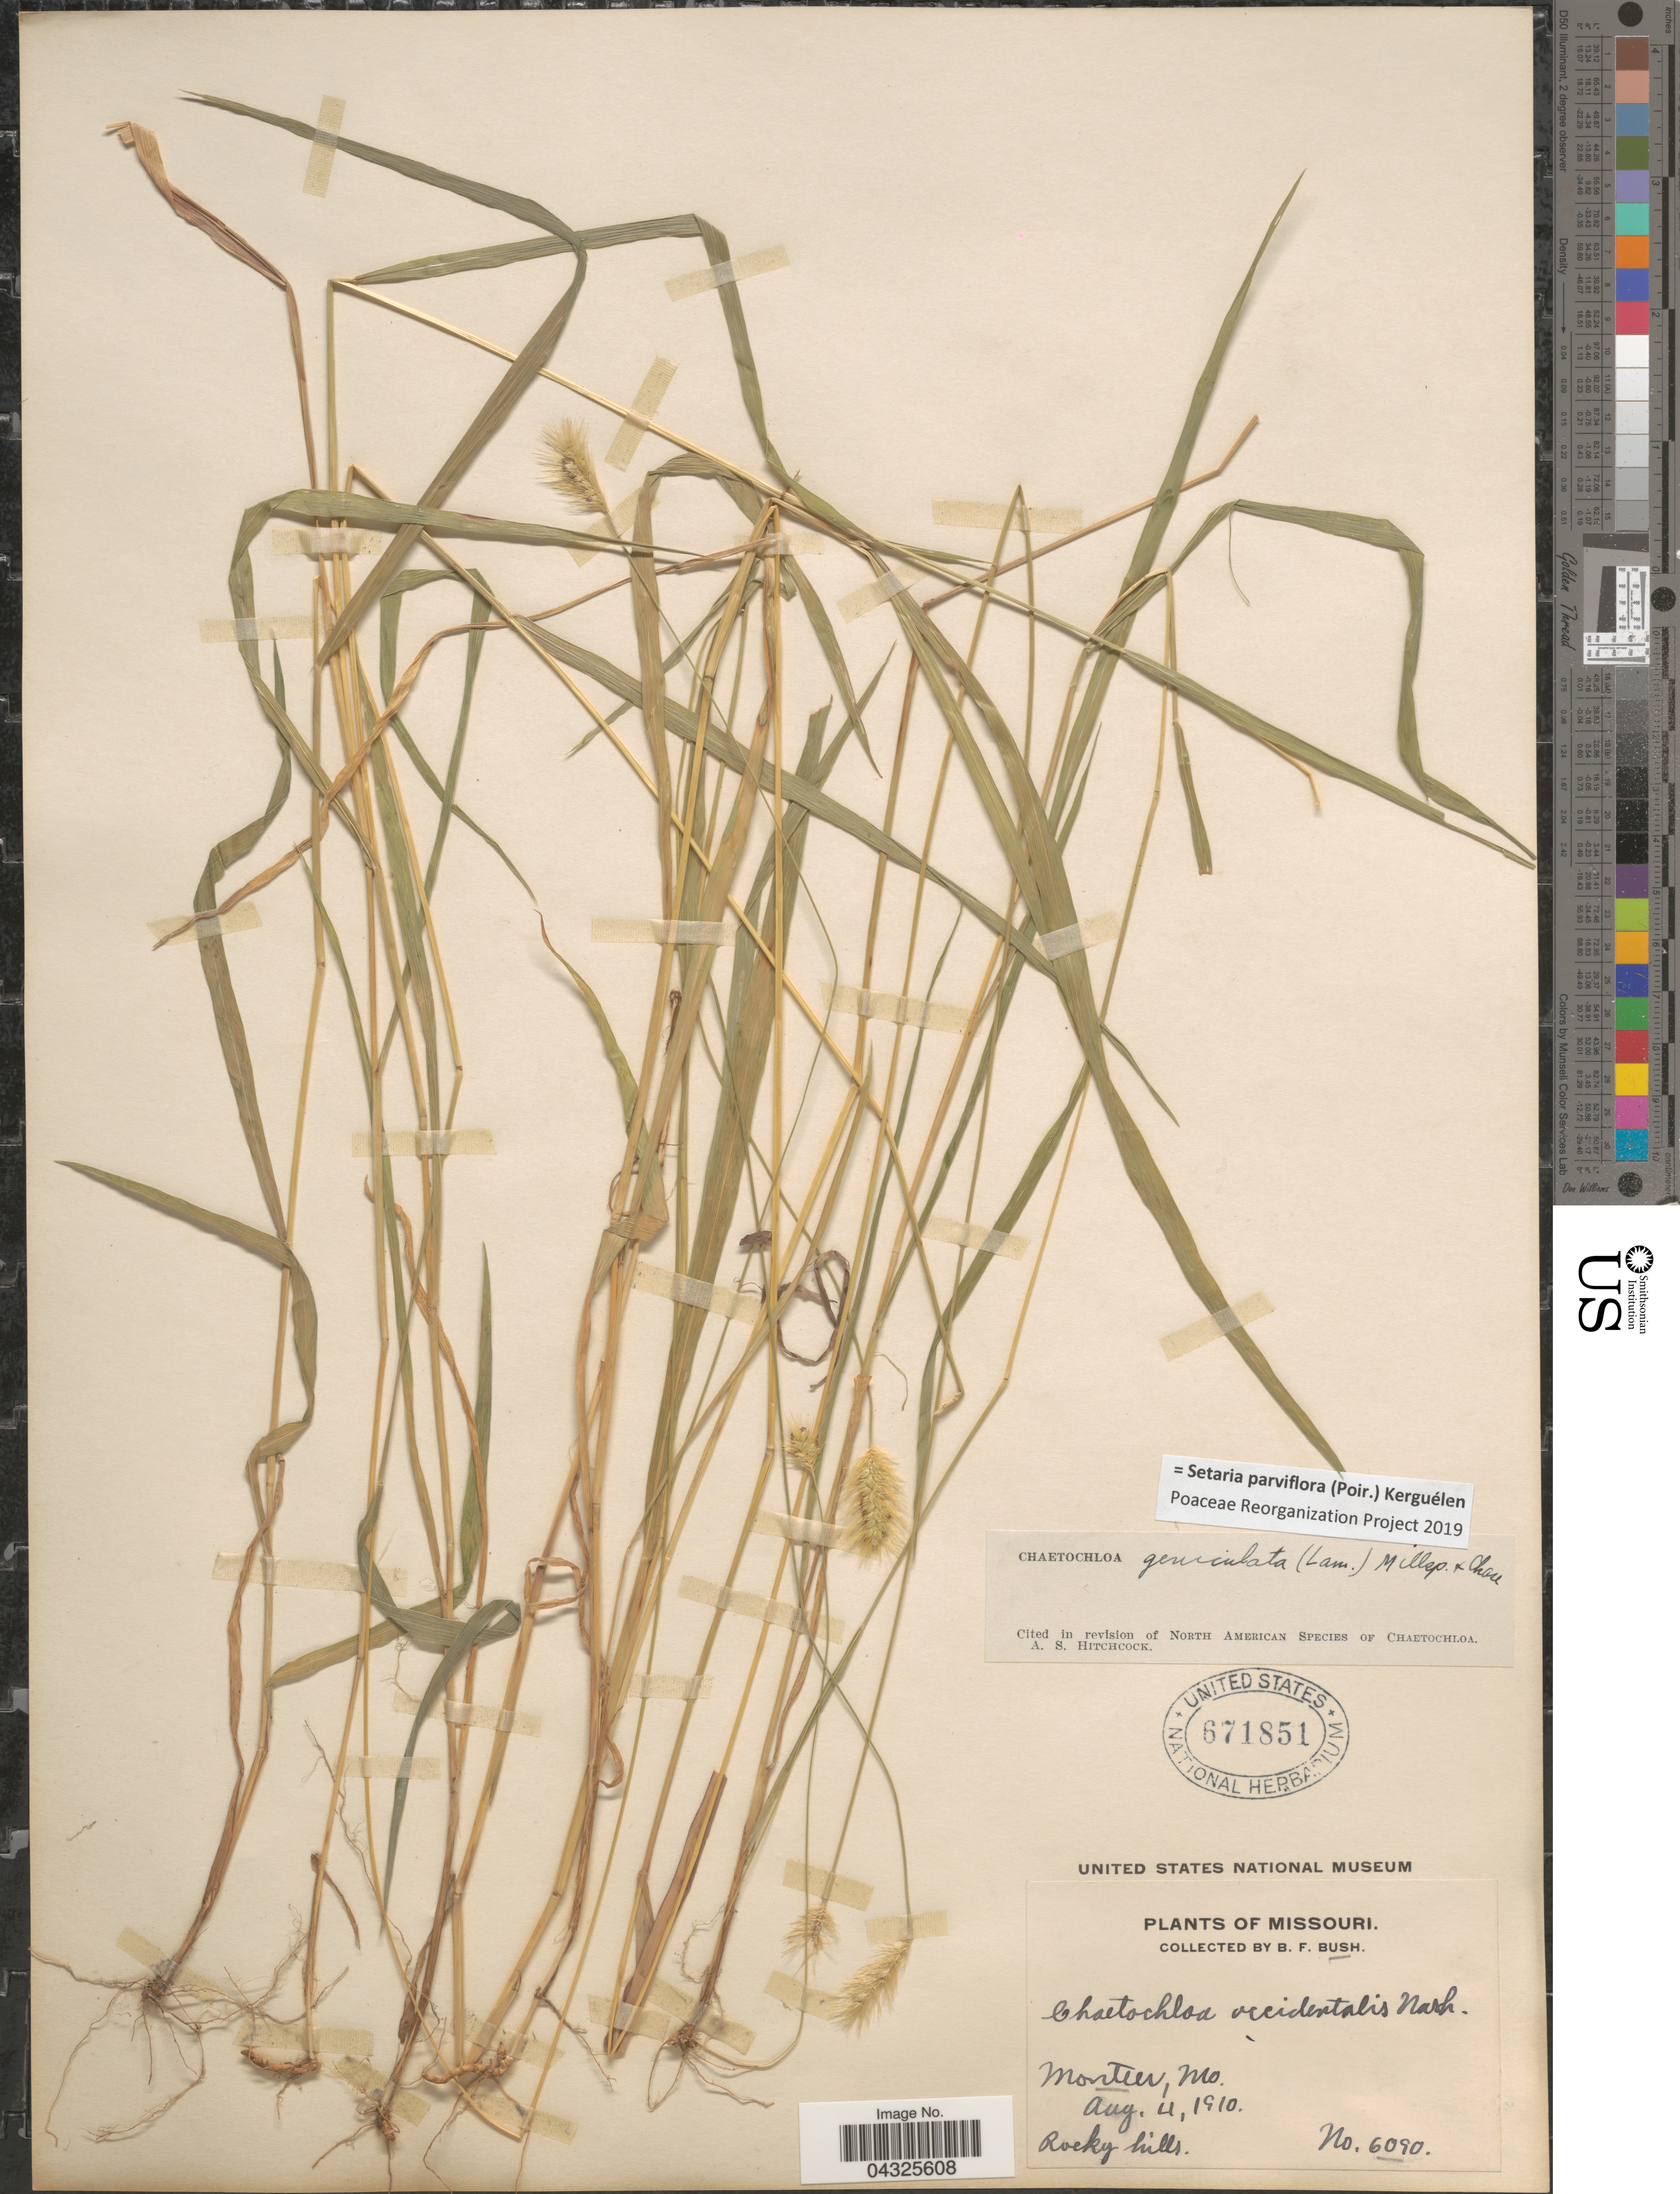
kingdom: Plantae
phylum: Tracheophyta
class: Liliopsida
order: Poales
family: Poaceae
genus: Setaria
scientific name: Setaria parviflora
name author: (Poir.) Kerguélen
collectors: B. F. Bush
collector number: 6090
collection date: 1910-08-04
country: United States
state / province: Missouri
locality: Monteer.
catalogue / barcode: US 671851